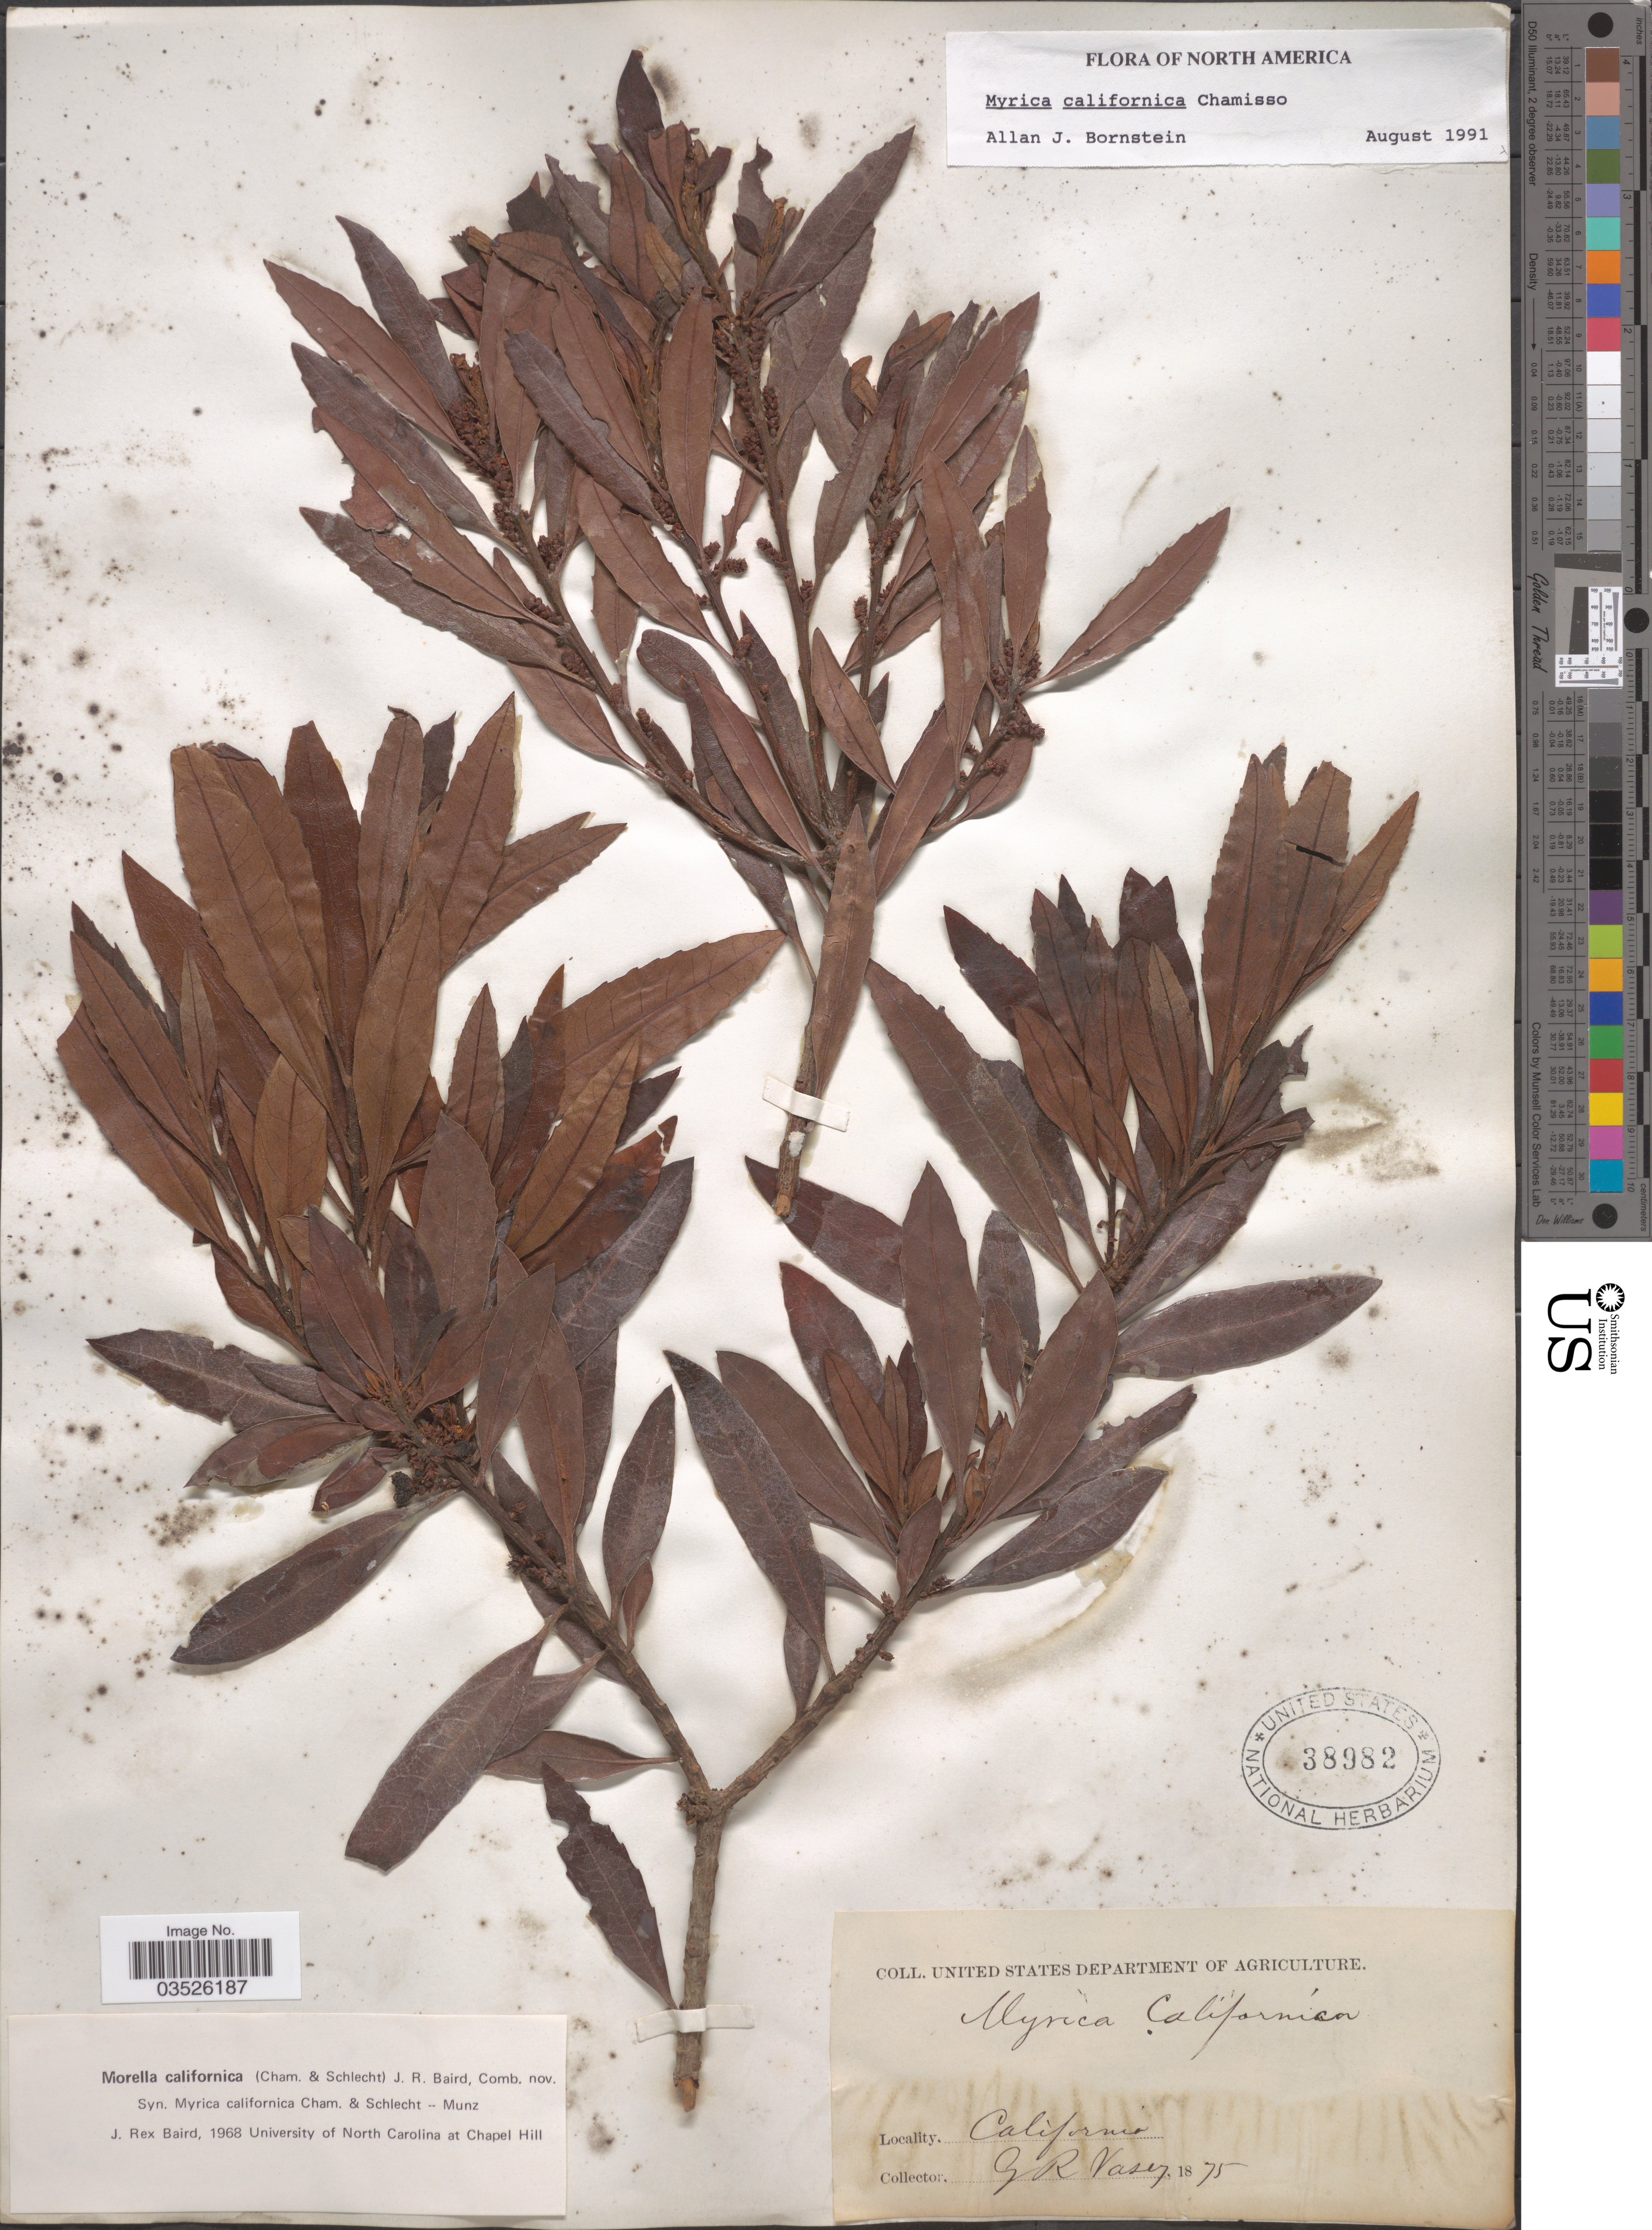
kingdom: Plantae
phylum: Tracheophyta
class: Magnoliopsida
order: Fagales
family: Myricaceae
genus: Morella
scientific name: Morella californica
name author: (Cham.) Wilbur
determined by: Strong, Mark T., (BOT), Smithsonian Institution - National Museum of Natural History (UNITED STATES)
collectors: G. R. Vasey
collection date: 1875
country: United States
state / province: California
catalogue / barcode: US 38982